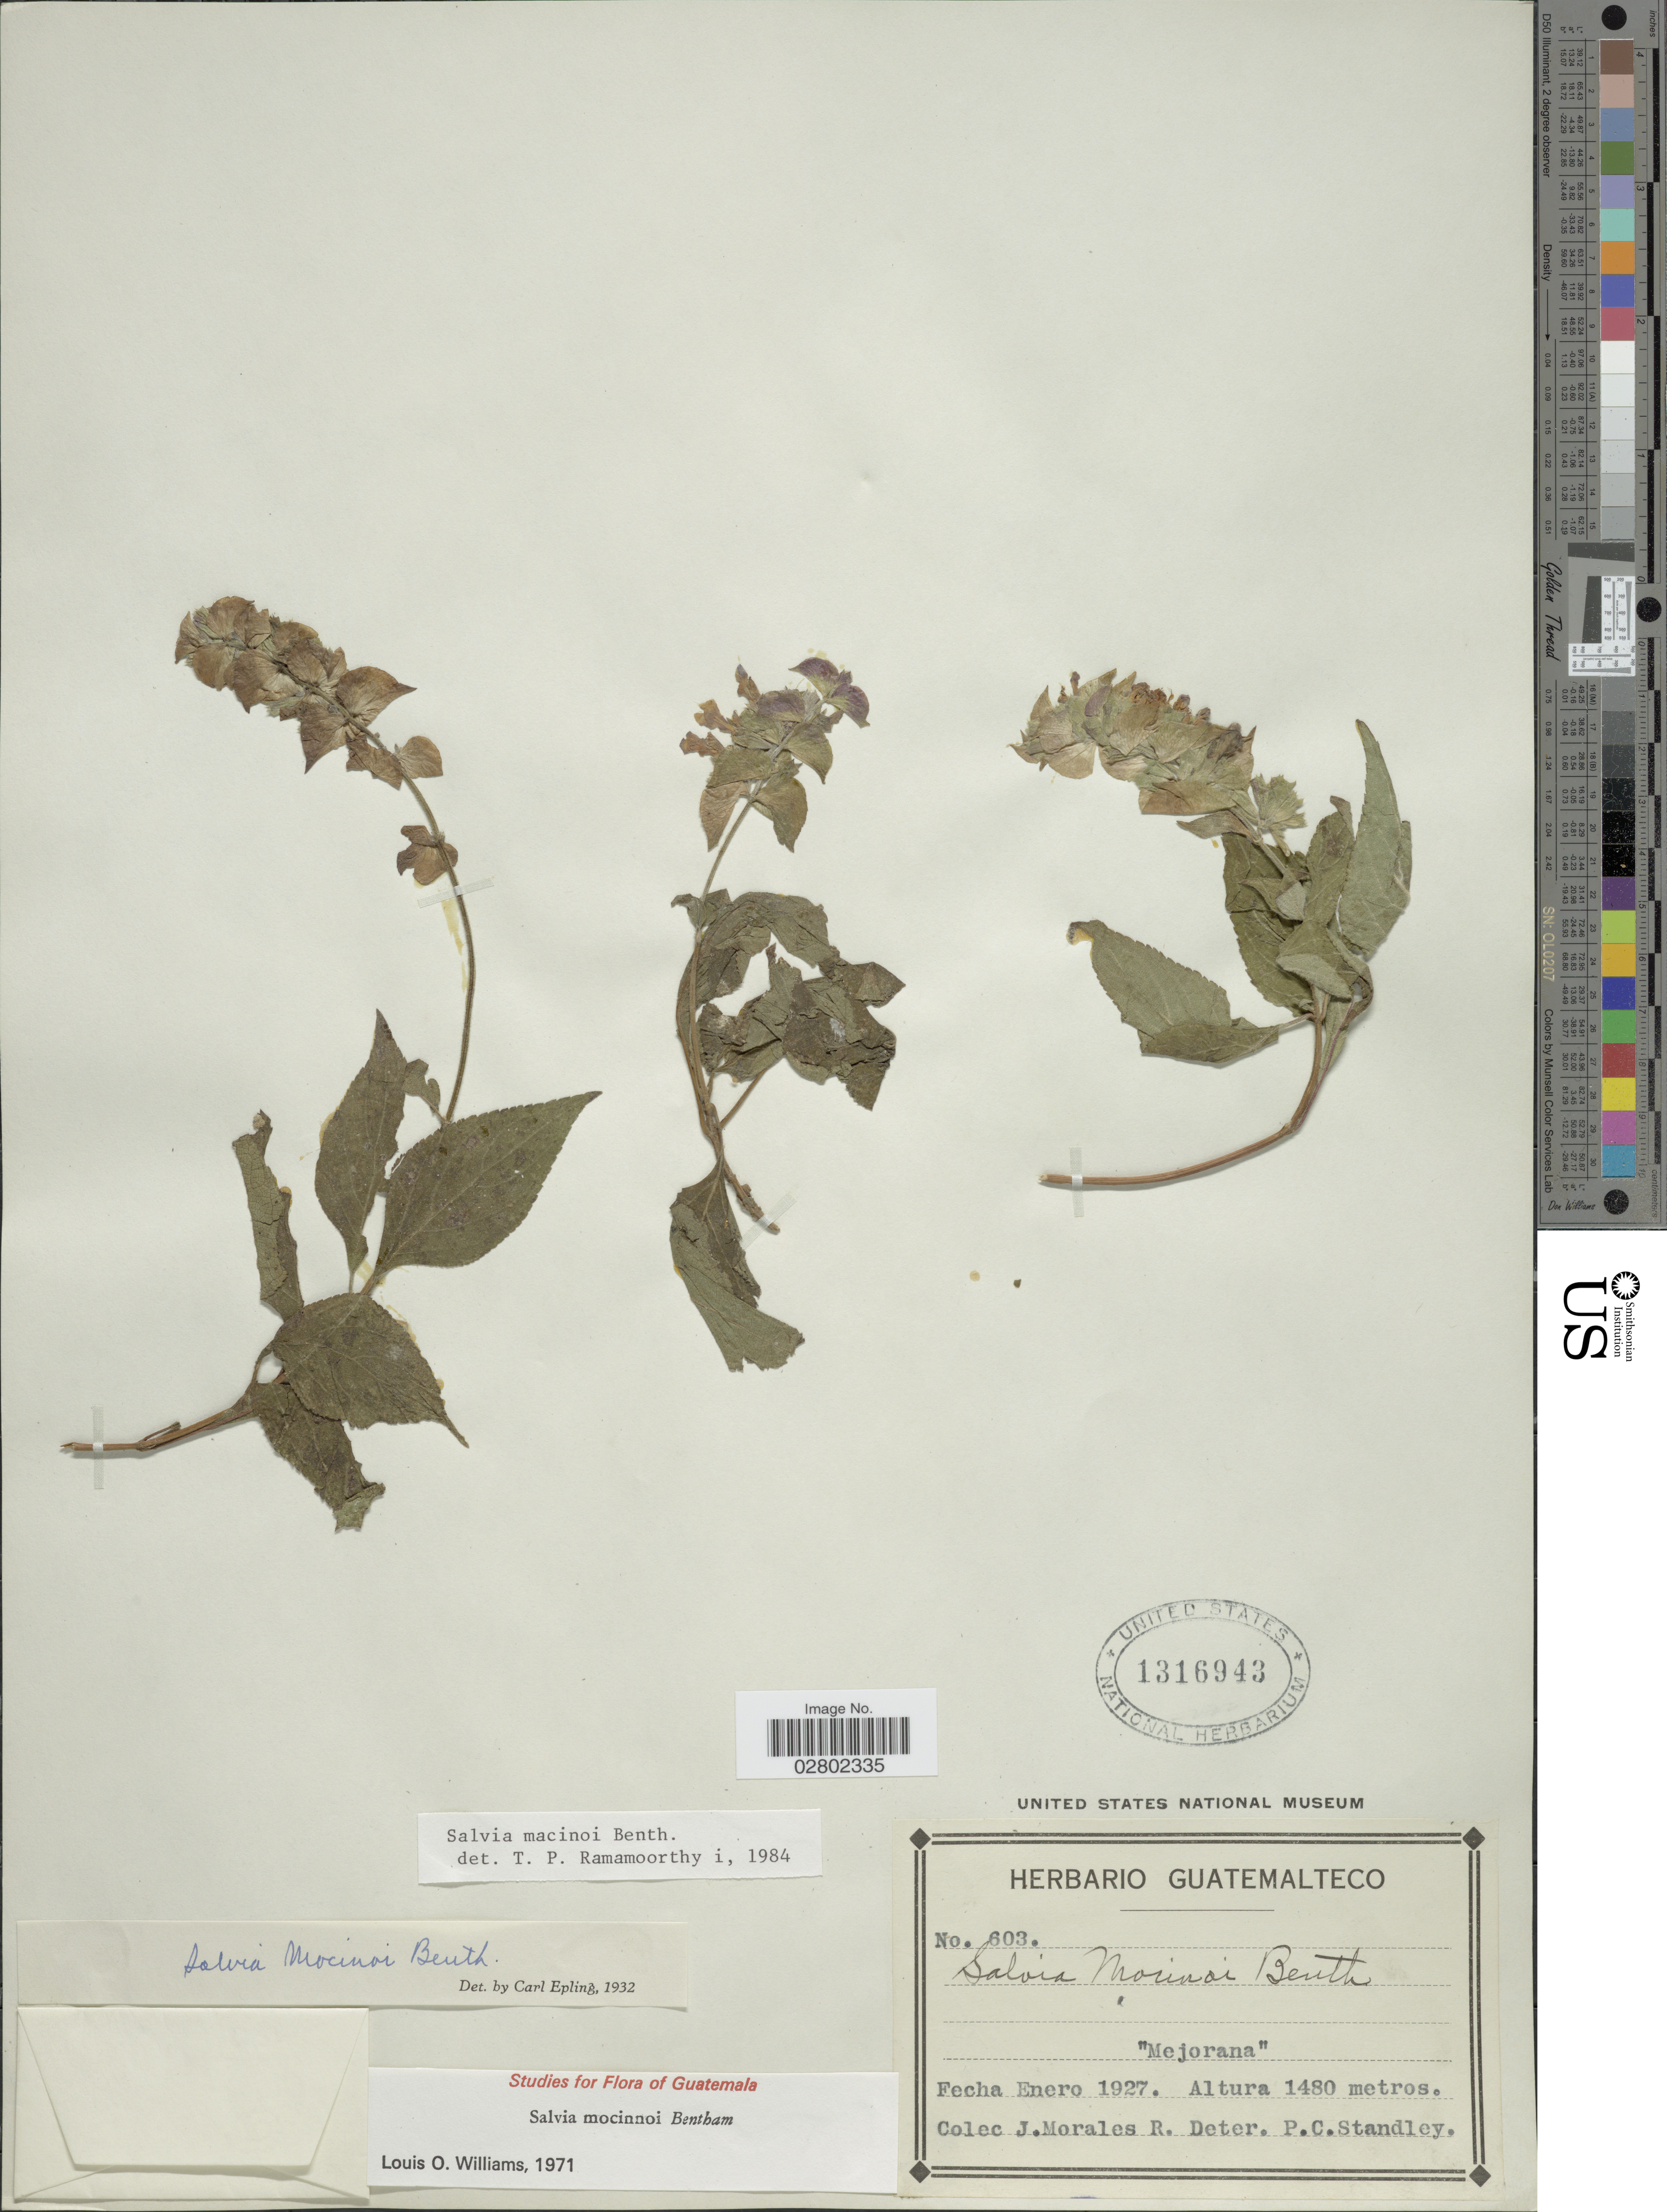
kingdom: Plantae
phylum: Tracheophyta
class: Magnoliopsida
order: Lamiales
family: Lamiaceae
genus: Salvia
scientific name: Salvia mocinoi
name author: Benth.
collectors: J. Morales R.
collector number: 603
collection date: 1927-01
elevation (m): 1480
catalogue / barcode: US 1316943